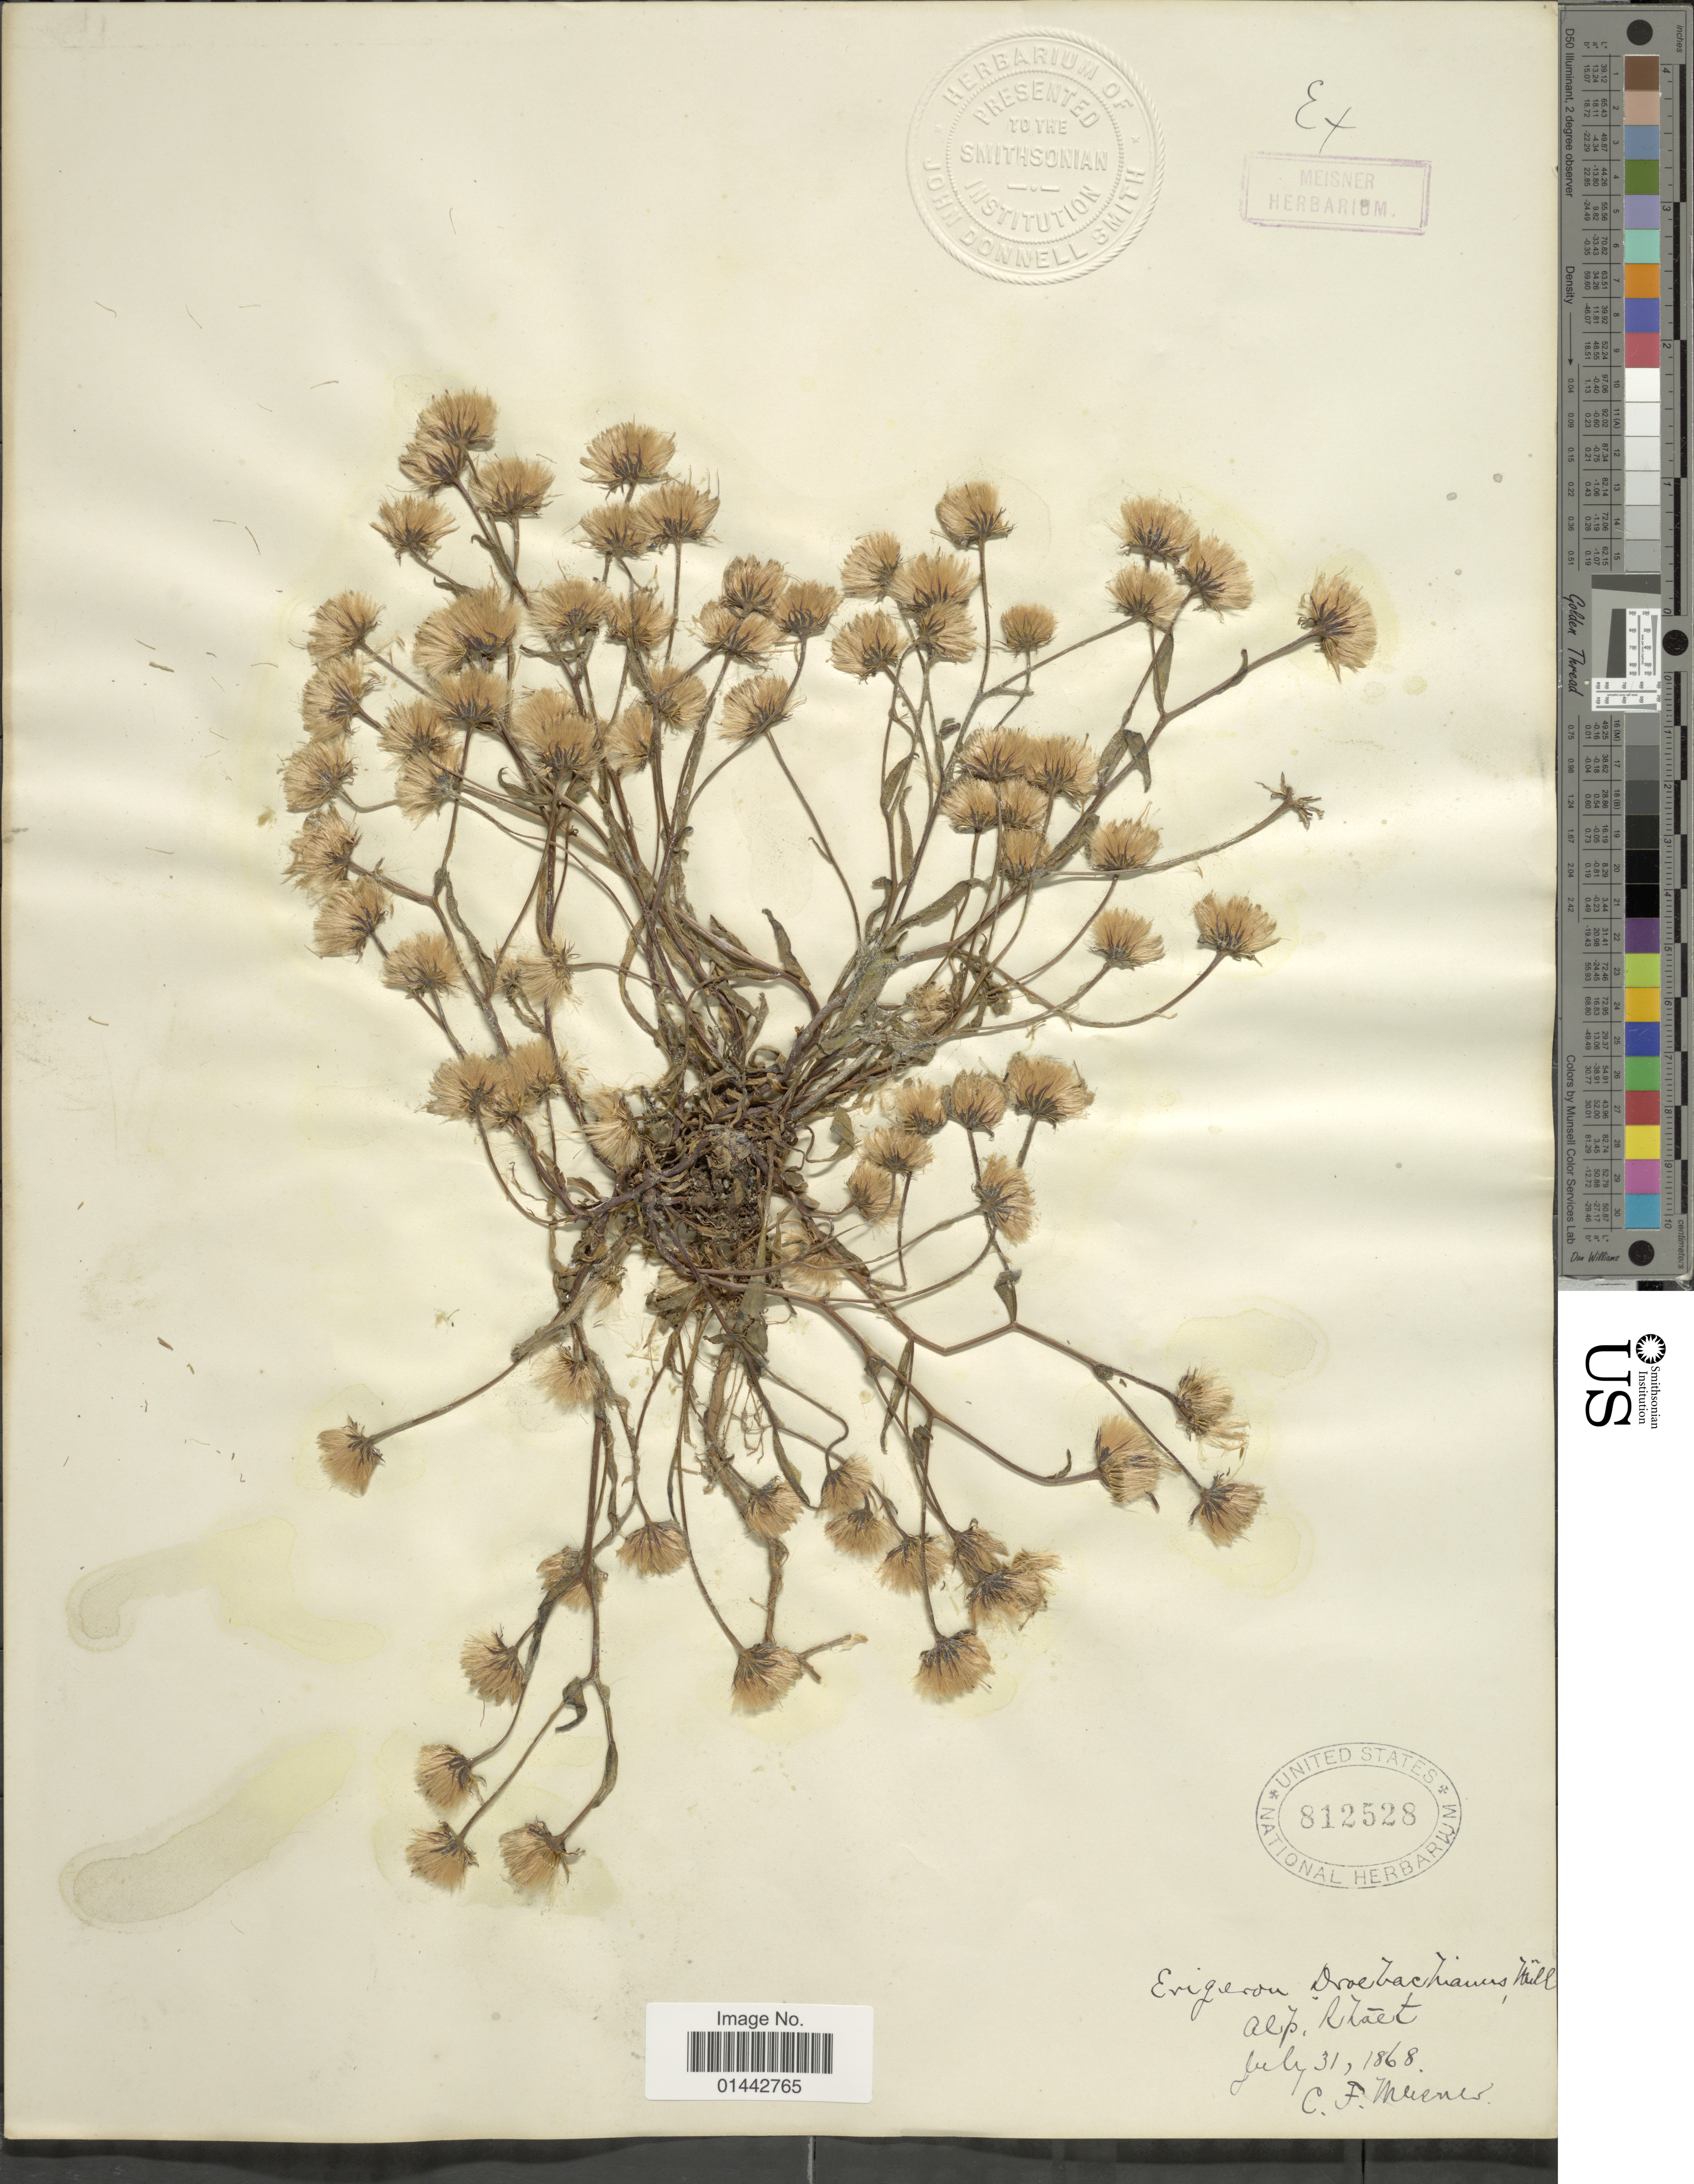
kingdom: Plantae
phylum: Tracheophyta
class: Magnoliopsida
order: Asterales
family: Asteraceae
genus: Erigeron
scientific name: Erigeron drobachiense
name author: O.F. Müll.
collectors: C. F. D. Meisner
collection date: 1868-07-31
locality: Alp. Rhaet. [interpreted]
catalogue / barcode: US 812528